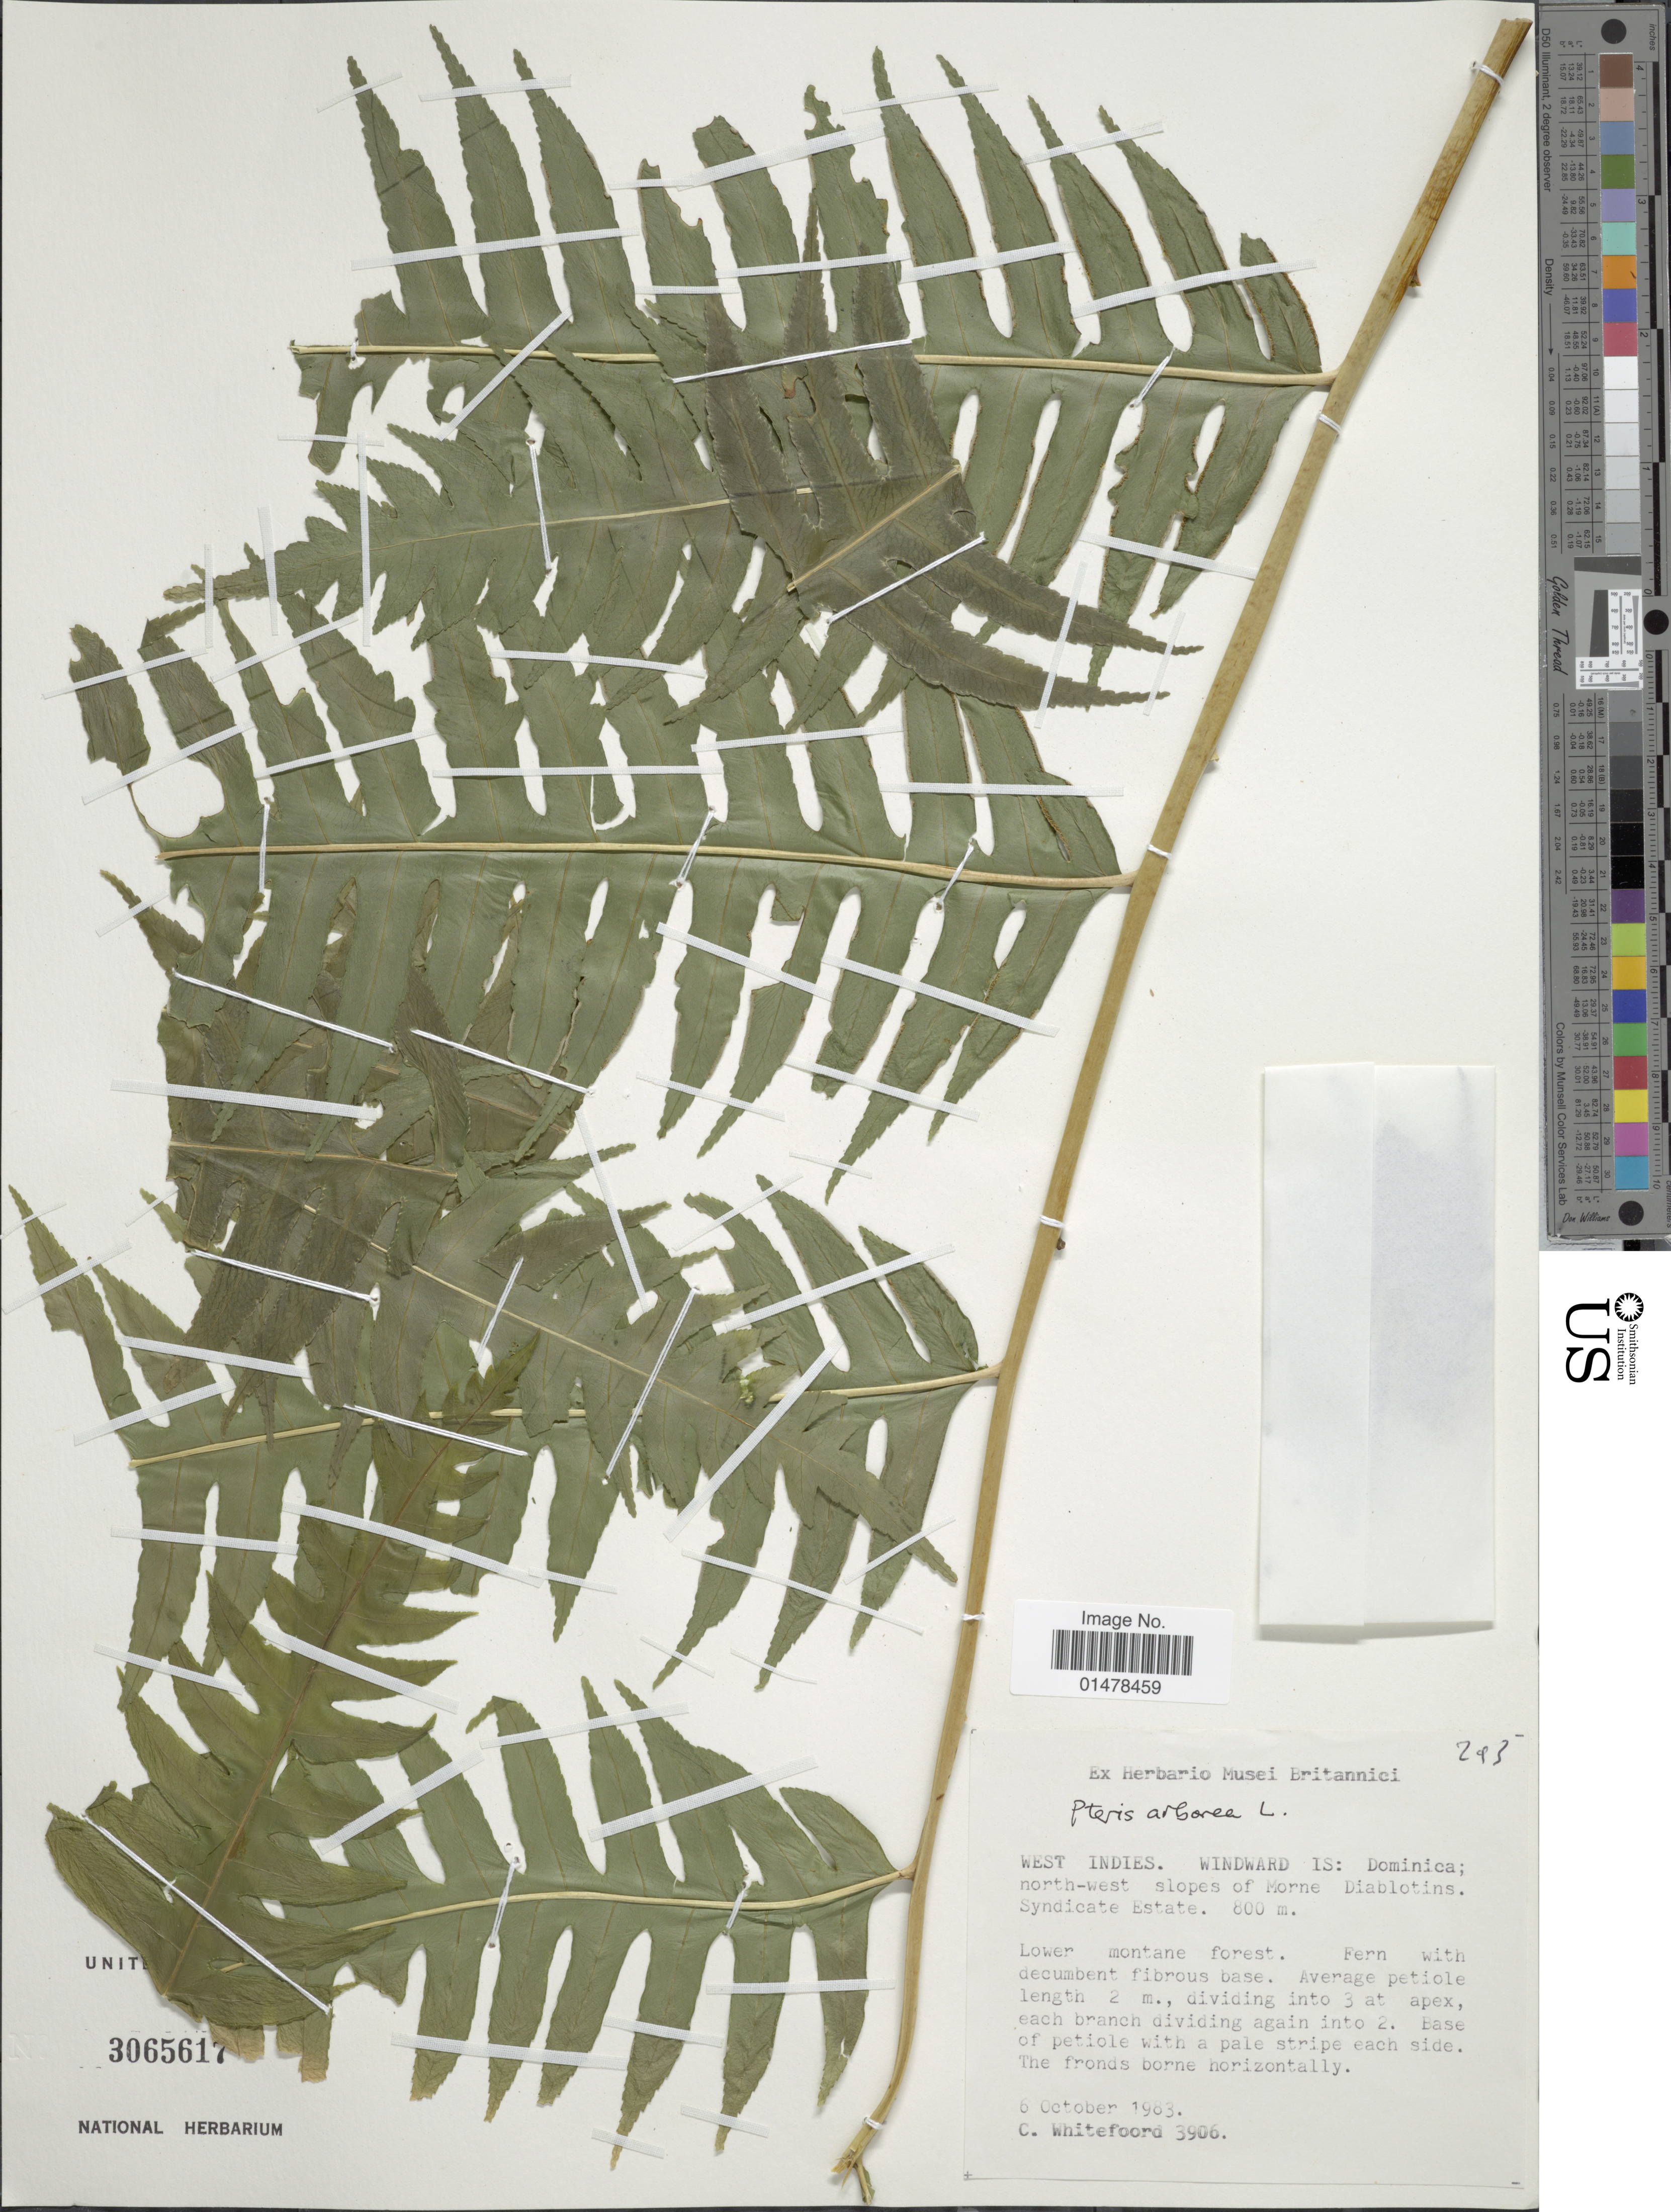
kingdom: Plantae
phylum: Tracheophyta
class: Polypodiopsida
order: Polypodiales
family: Pteridaceae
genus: Pteris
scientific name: Pteris arborea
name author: L.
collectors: C. Whitefoord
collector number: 3906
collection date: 1983-10-06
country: Dominica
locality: West Indies. WIndward Is: north-west slopes of Morne Diablotins. Syndicate Estate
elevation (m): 800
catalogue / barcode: US 3065617